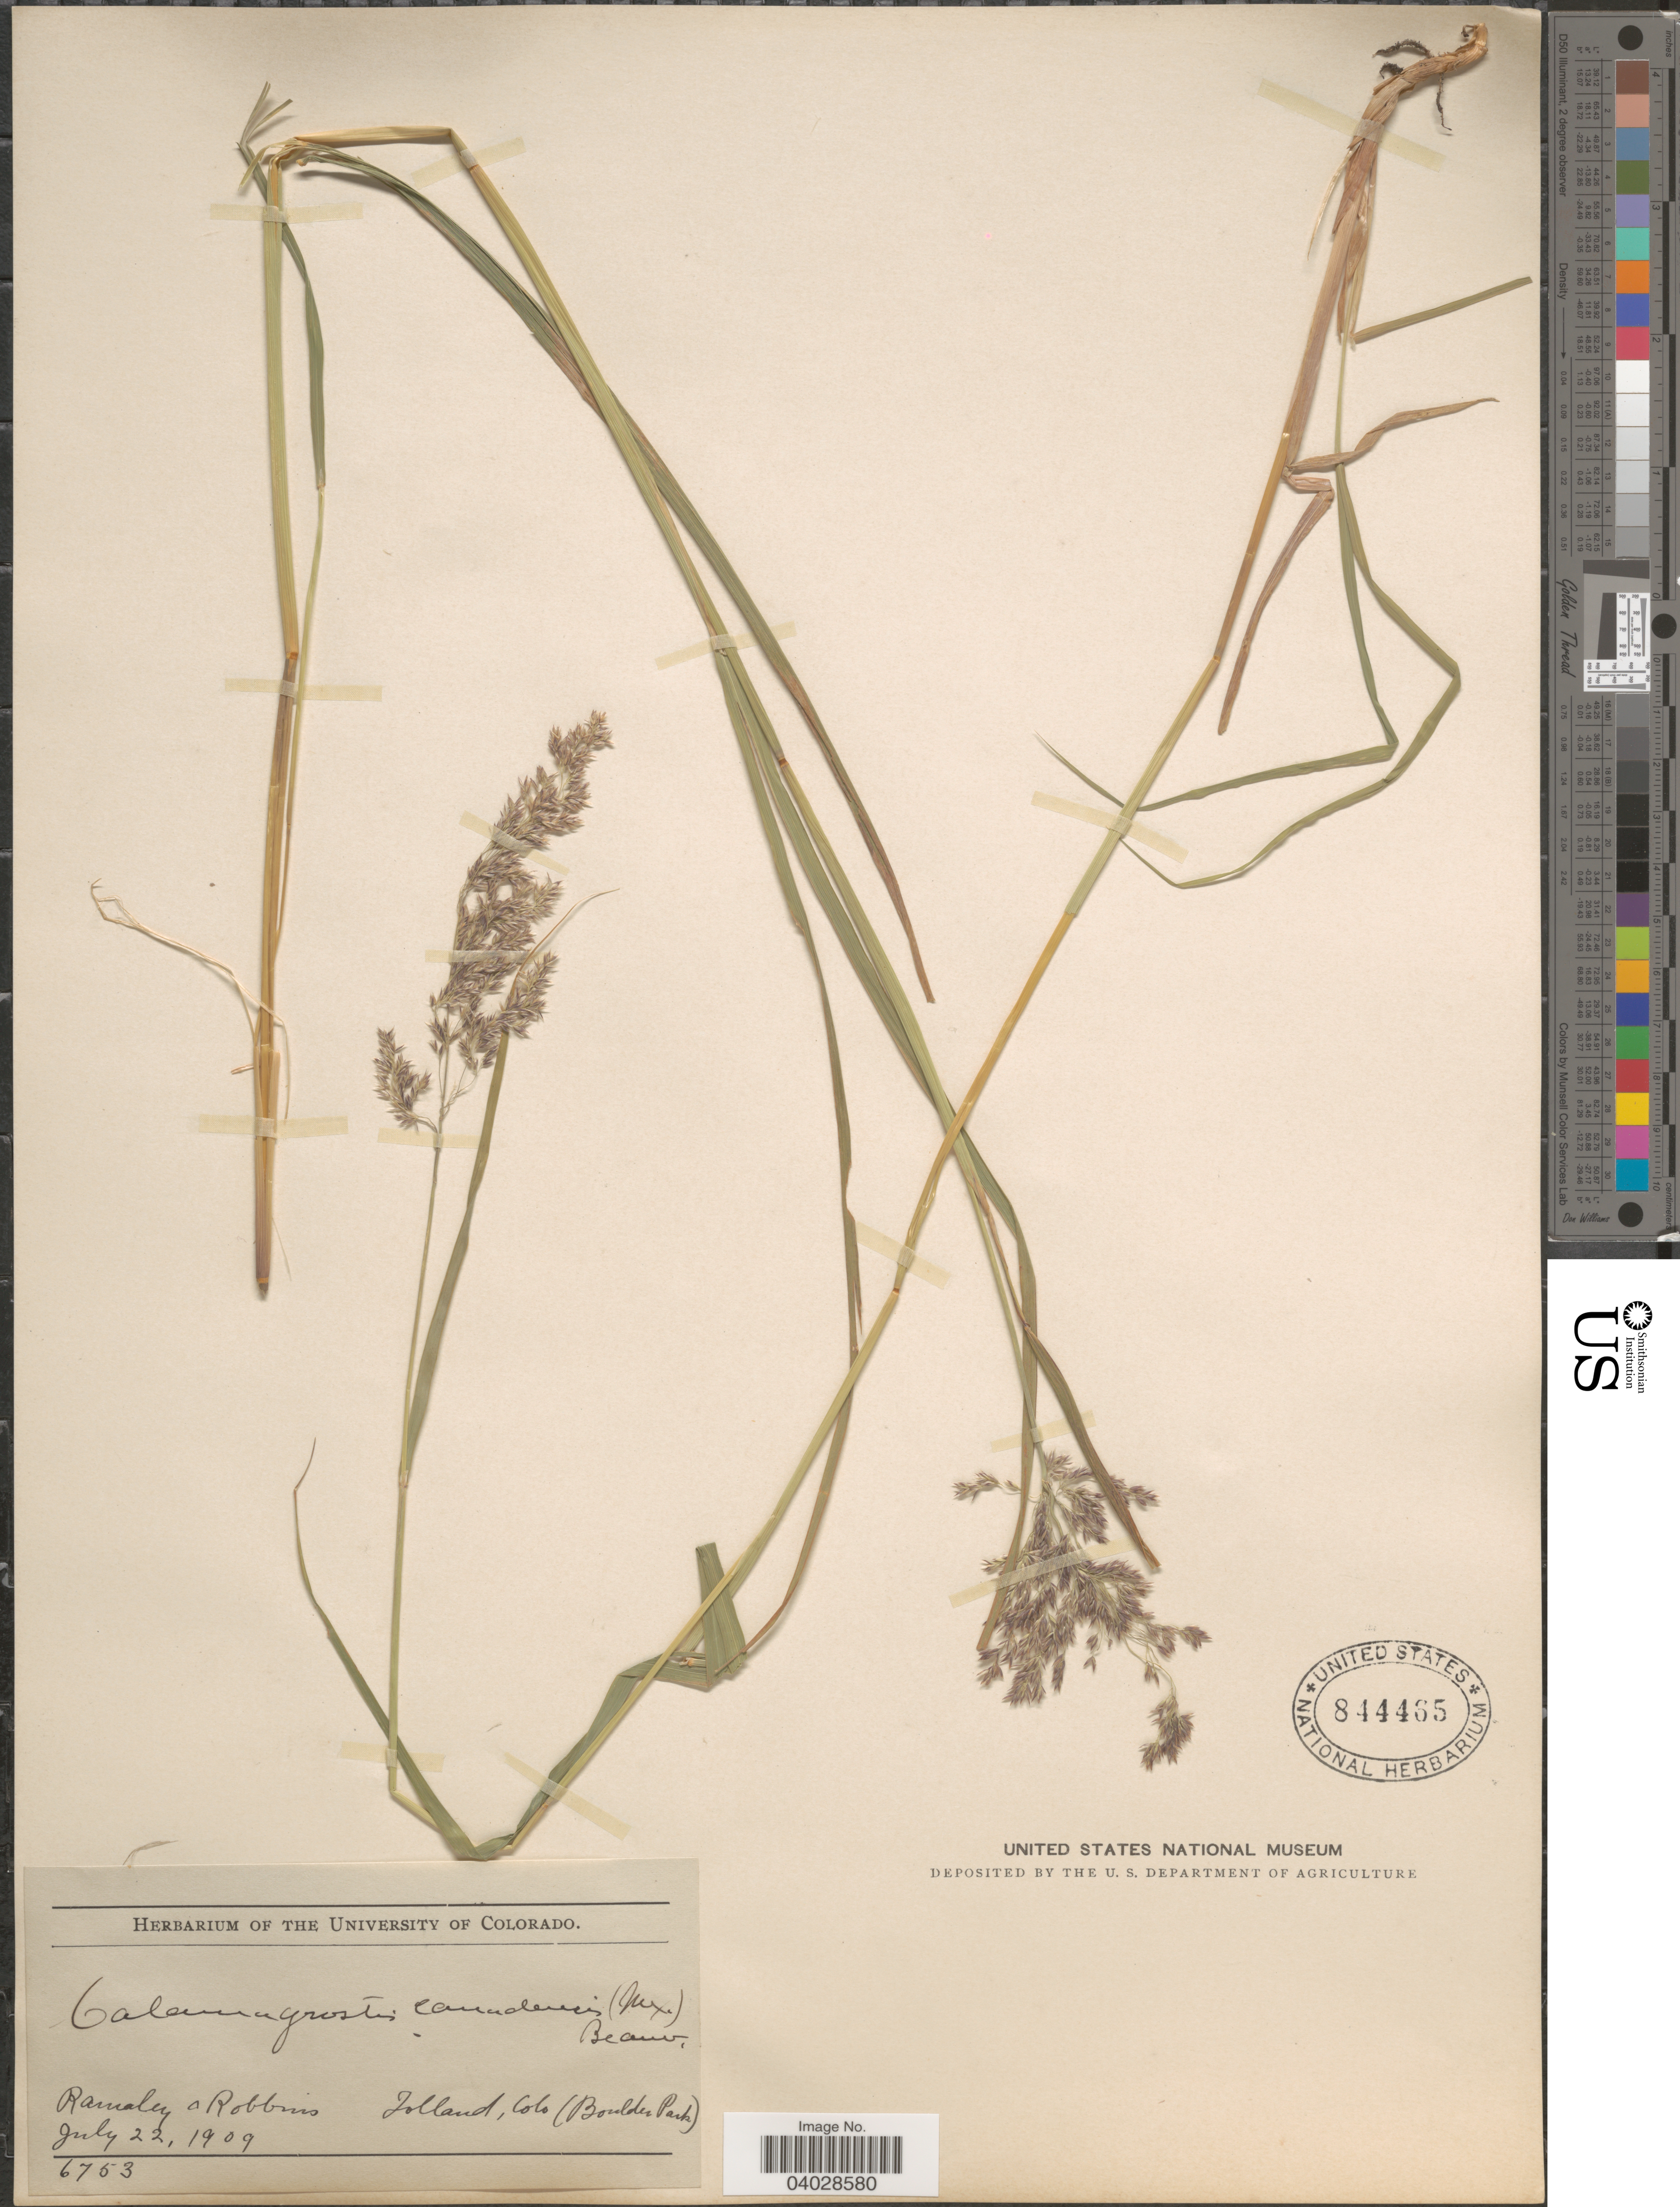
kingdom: Plantae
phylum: Tracheophyta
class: Liliopsida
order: Poales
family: Poaceae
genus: Calamagrostis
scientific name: Calamagrostis canadensis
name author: (Michx.) P. Beauv.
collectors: Ramaley & -- Robbins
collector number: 6753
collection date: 1909-07-22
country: United States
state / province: Colorado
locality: Tolland. (Boulder Park).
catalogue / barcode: US 844465